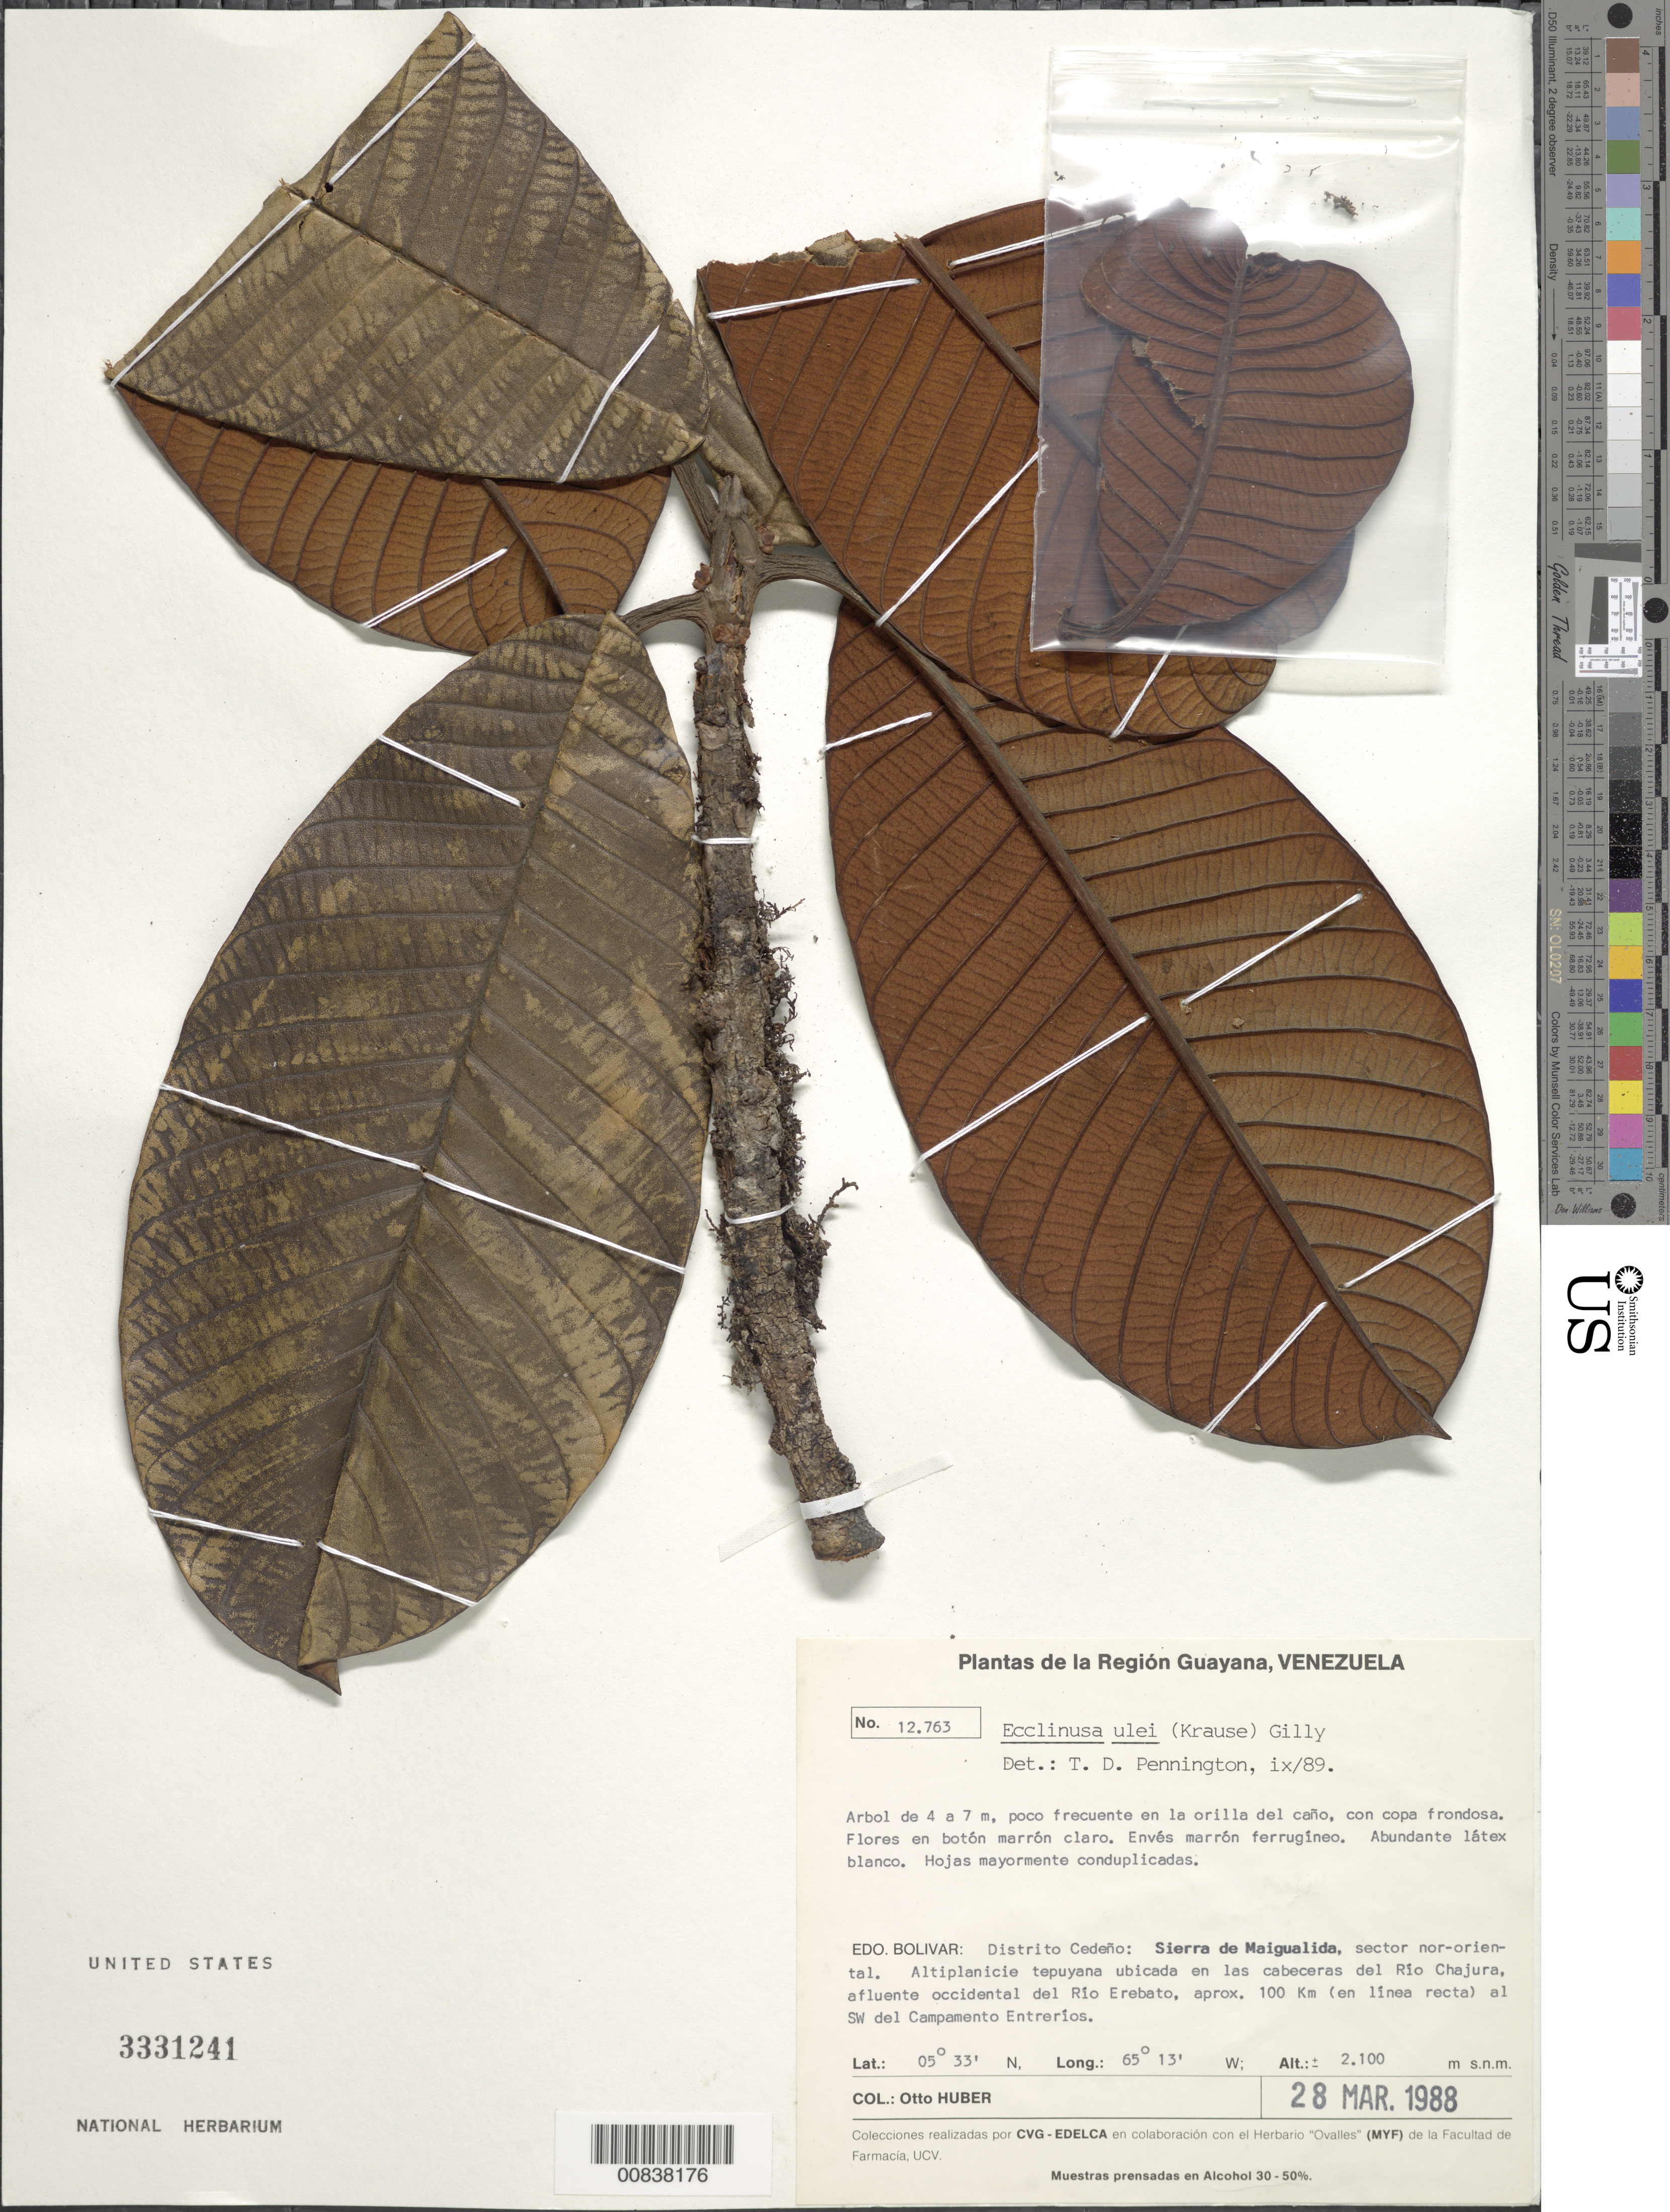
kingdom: Plantae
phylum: Tracheophyta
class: Magnoliopsida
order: Ericales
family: Sapotaceae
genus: Ecclinusa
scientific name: Ecclinusa ulei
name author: (K. Krause) Gilly ex Cronq.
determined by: Pennington, T. D., (K)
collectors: O. Huber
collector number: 12763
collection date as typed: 28-Mar-88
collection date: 1988-03-28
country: Venezuela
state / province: Bolívar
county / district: Cedeño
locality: Sierra de Maigualida, sector nor-oriental, cabeceras del Río Chajura, afluente occidental del Río Erebato, aprox. 100 km al SW del Campamento EntreRíos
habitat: Altiplanicie tepuyana ubicada en las cabeceras del rio; en la orilla del cano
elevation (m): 2100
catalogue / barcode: US 3331241